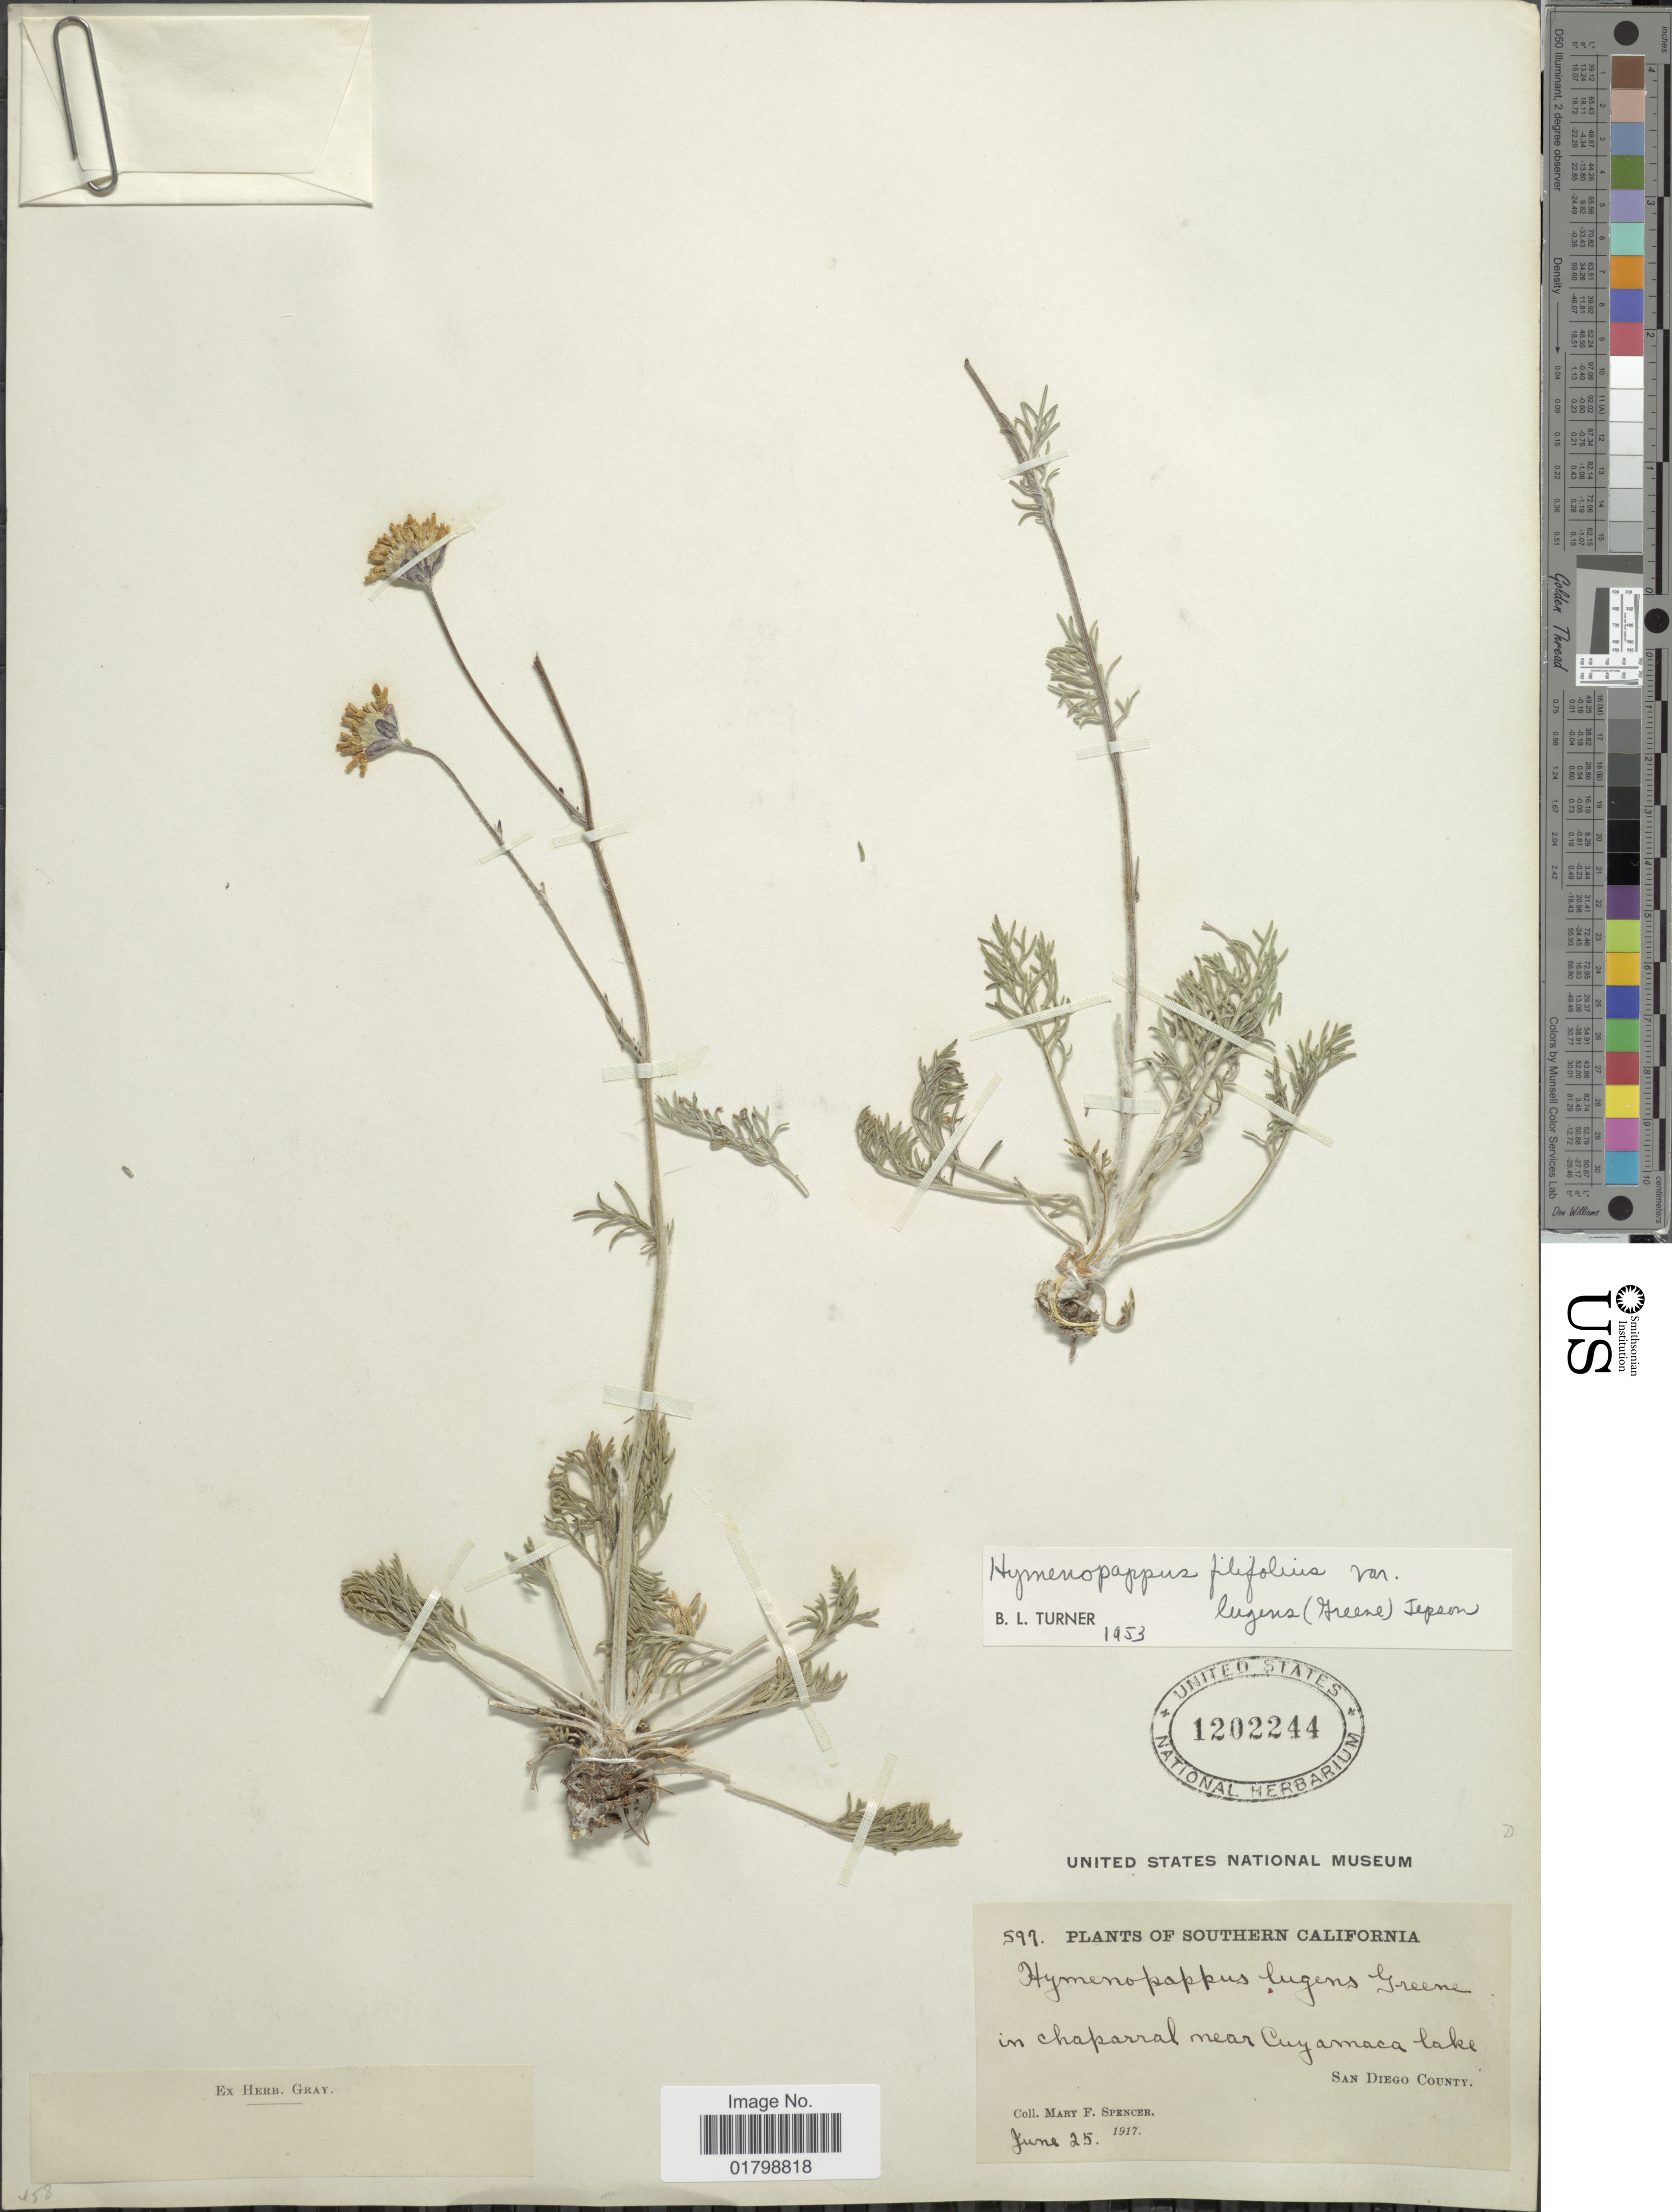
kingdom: Plantae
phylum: Tracheophyta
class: Magnoliopsida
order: Asterales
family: Asteraceae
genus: Hymenopappus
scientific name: Hymenopappus filifolius var. lugens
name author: (Greene) Jeps.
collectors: M. Spencer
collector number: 597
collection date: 1917-06-25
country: United States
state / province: California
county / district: San Diego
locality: Southern Caliornia, in chaparral near Cuyamaca Lake, San Diego County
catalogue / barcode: US 1202244